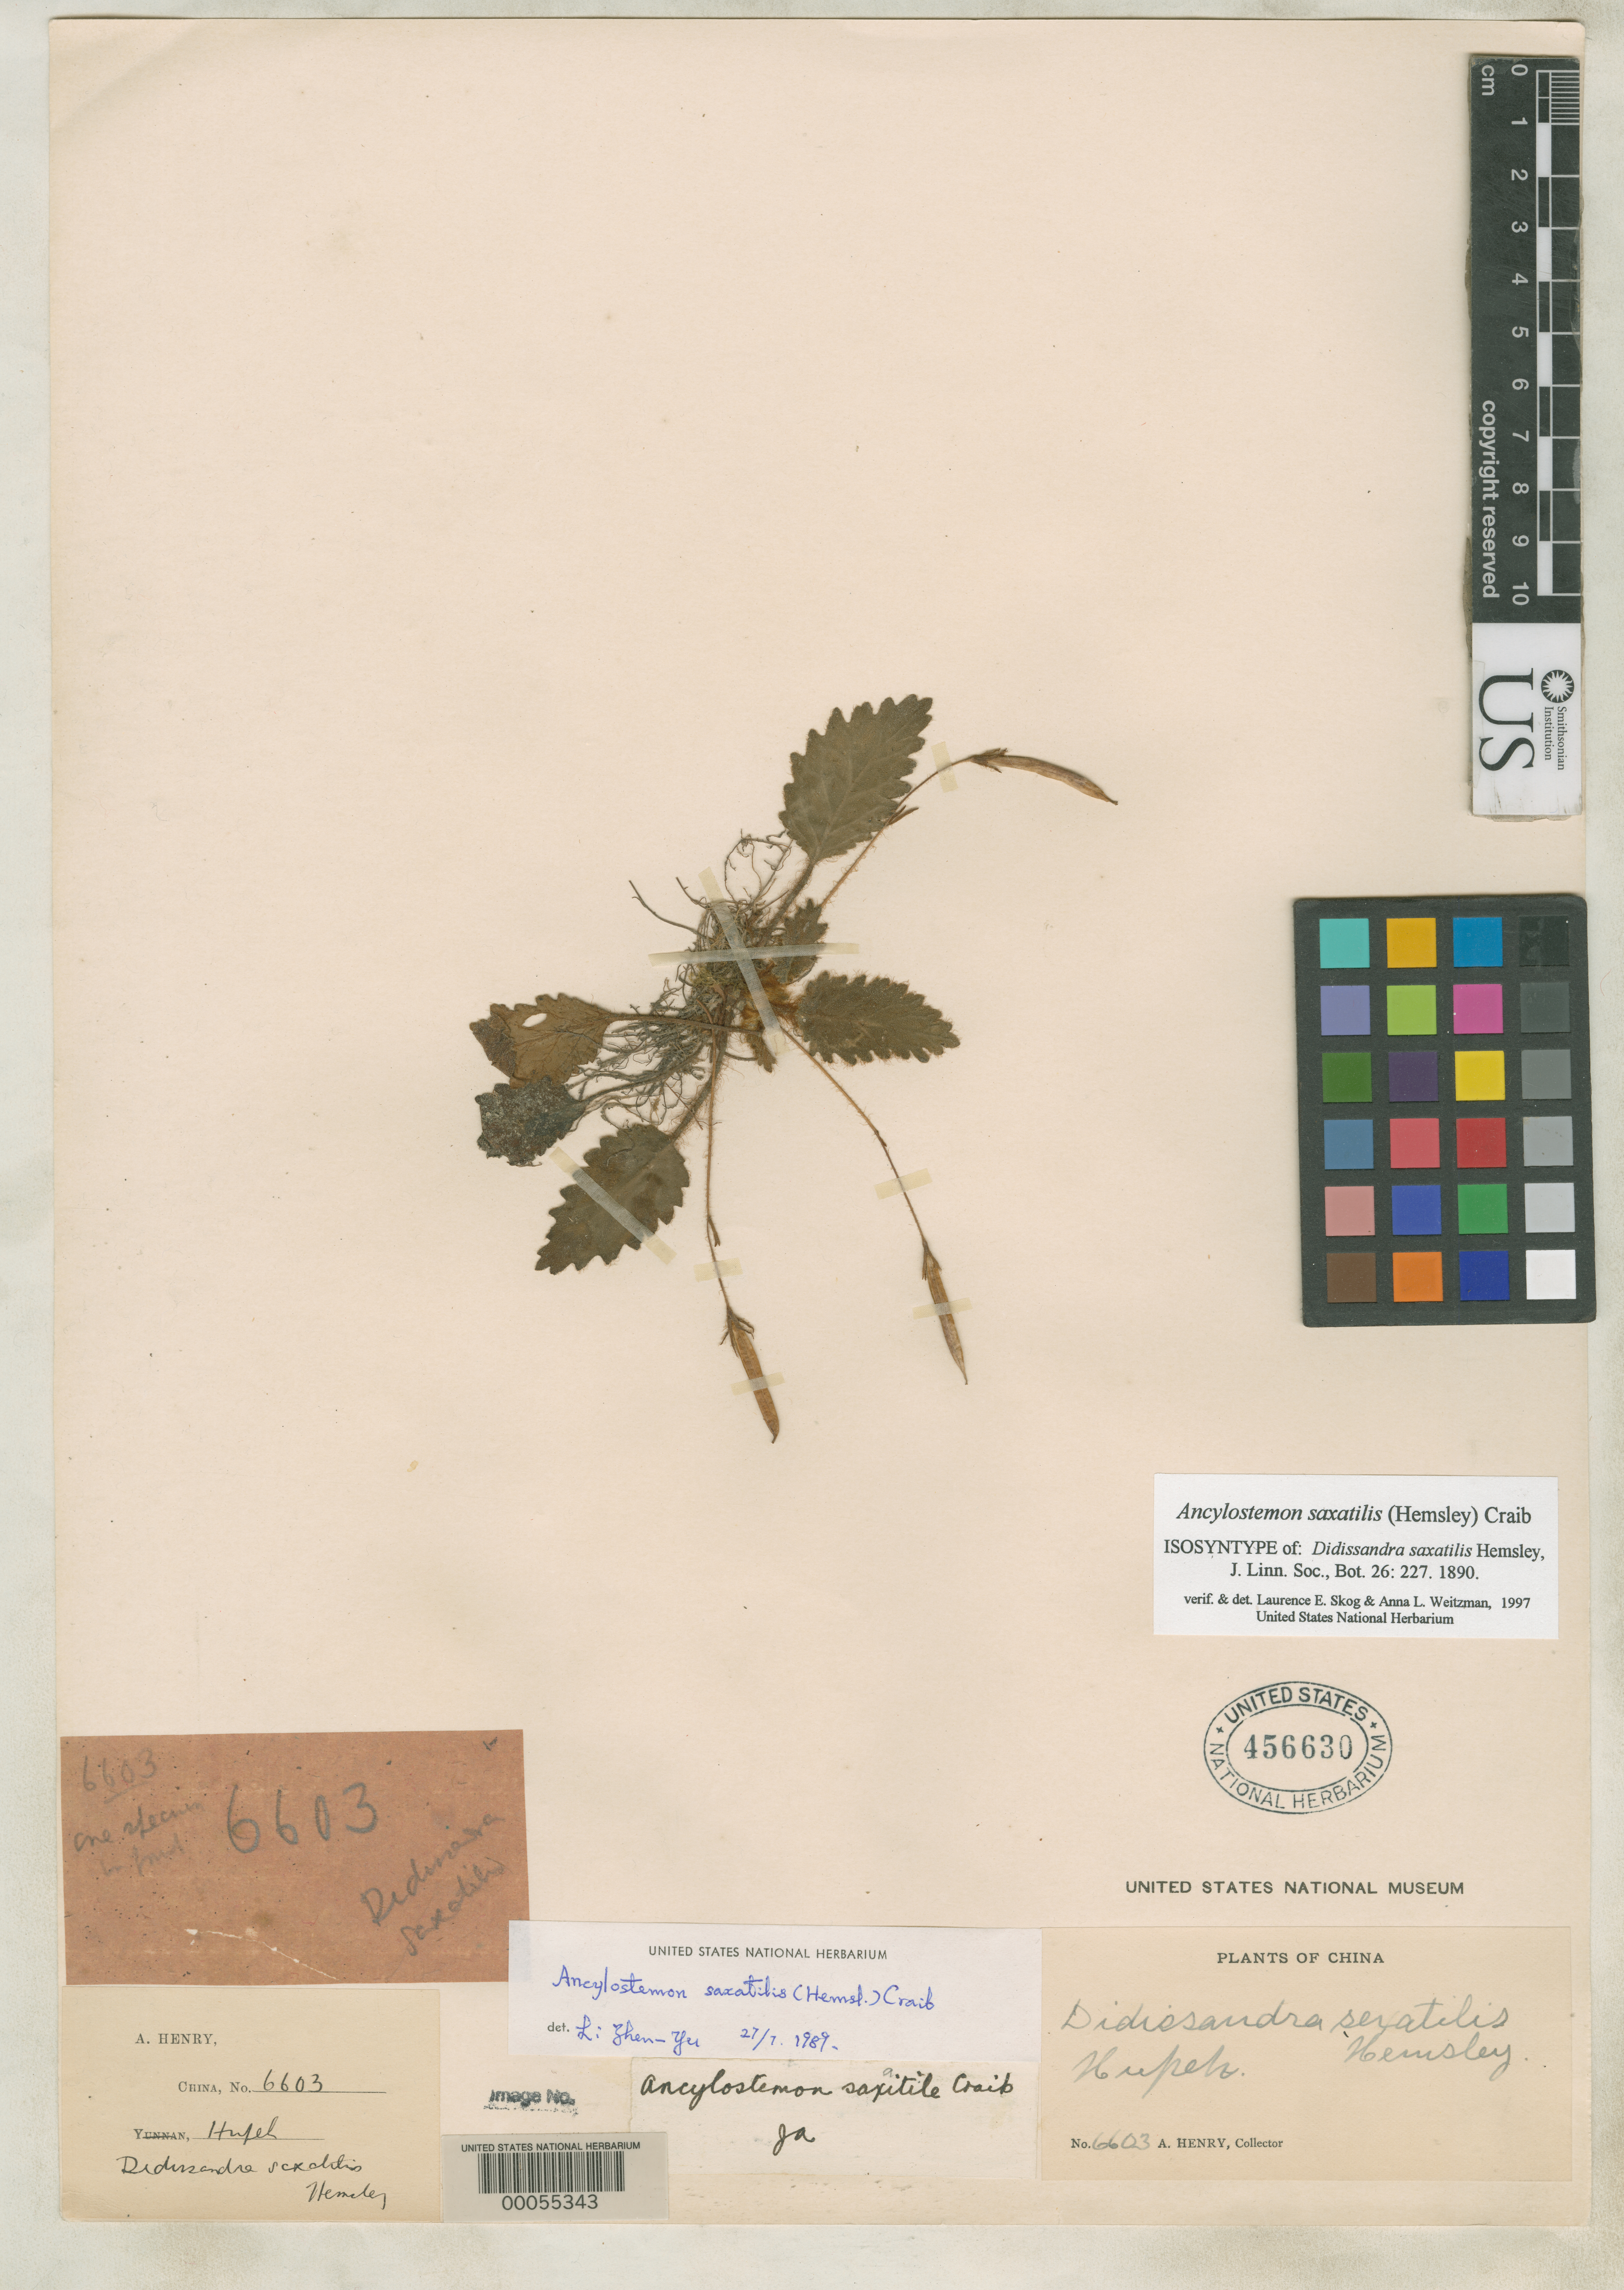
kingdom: Plantae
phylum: Tracheophyta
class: Magnoliopsida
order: Lamiales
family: Gesneriaceae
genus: Didissandra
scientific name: Didissandra saxatilis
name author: Hemsl.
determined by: Skog, L. E.; Weitzman, A. L.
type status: Isosyntype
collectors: A. Henry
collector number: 6603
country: China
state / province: Hubei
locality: Hupeh.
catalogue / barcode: US 456630